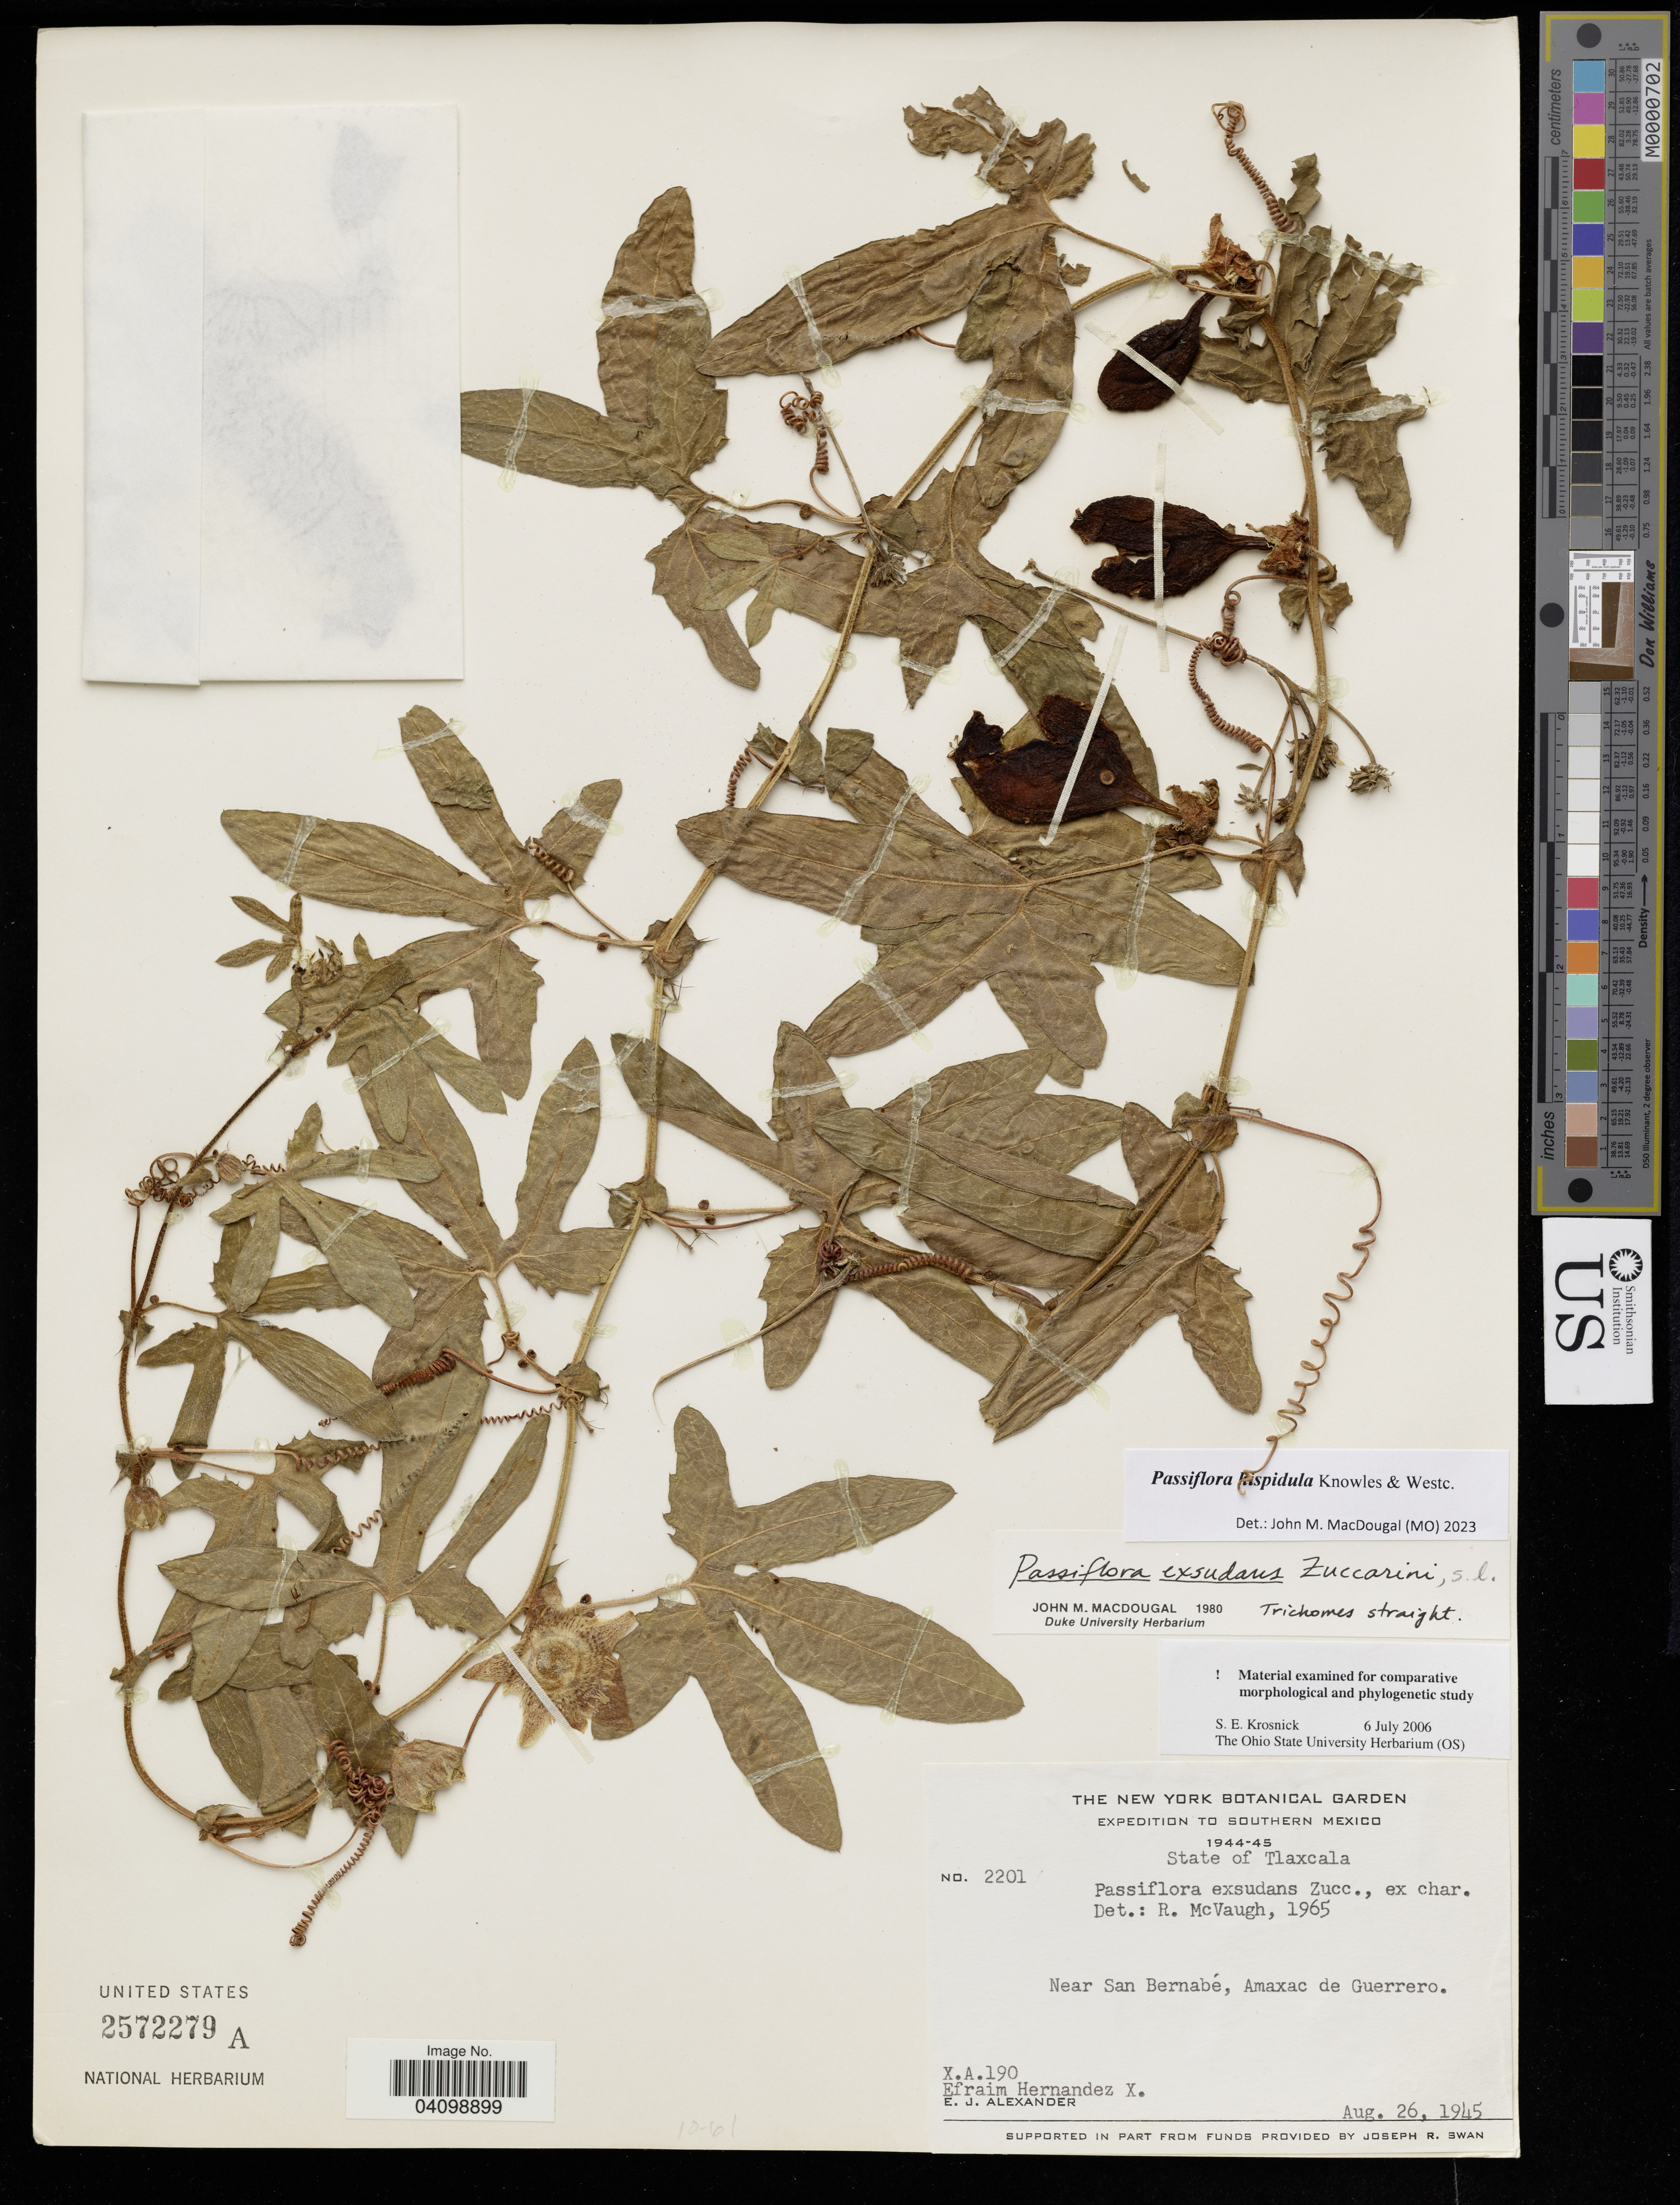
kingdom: Plantae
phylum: Tracheophyta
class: Magnoliopsida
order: Malpighiales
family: Passifloraceae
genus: Passiflora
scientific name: Passiflora hispida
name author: DC. ex Triana & Planch.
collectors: E. Hernandez X.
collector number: XA190/2201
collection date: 1945-08-26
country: Mexico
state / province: Tlaxcala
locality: Southern Mexico. Near San Bernabé, Amaxac de Guerrero.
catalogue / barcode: US 2572279A